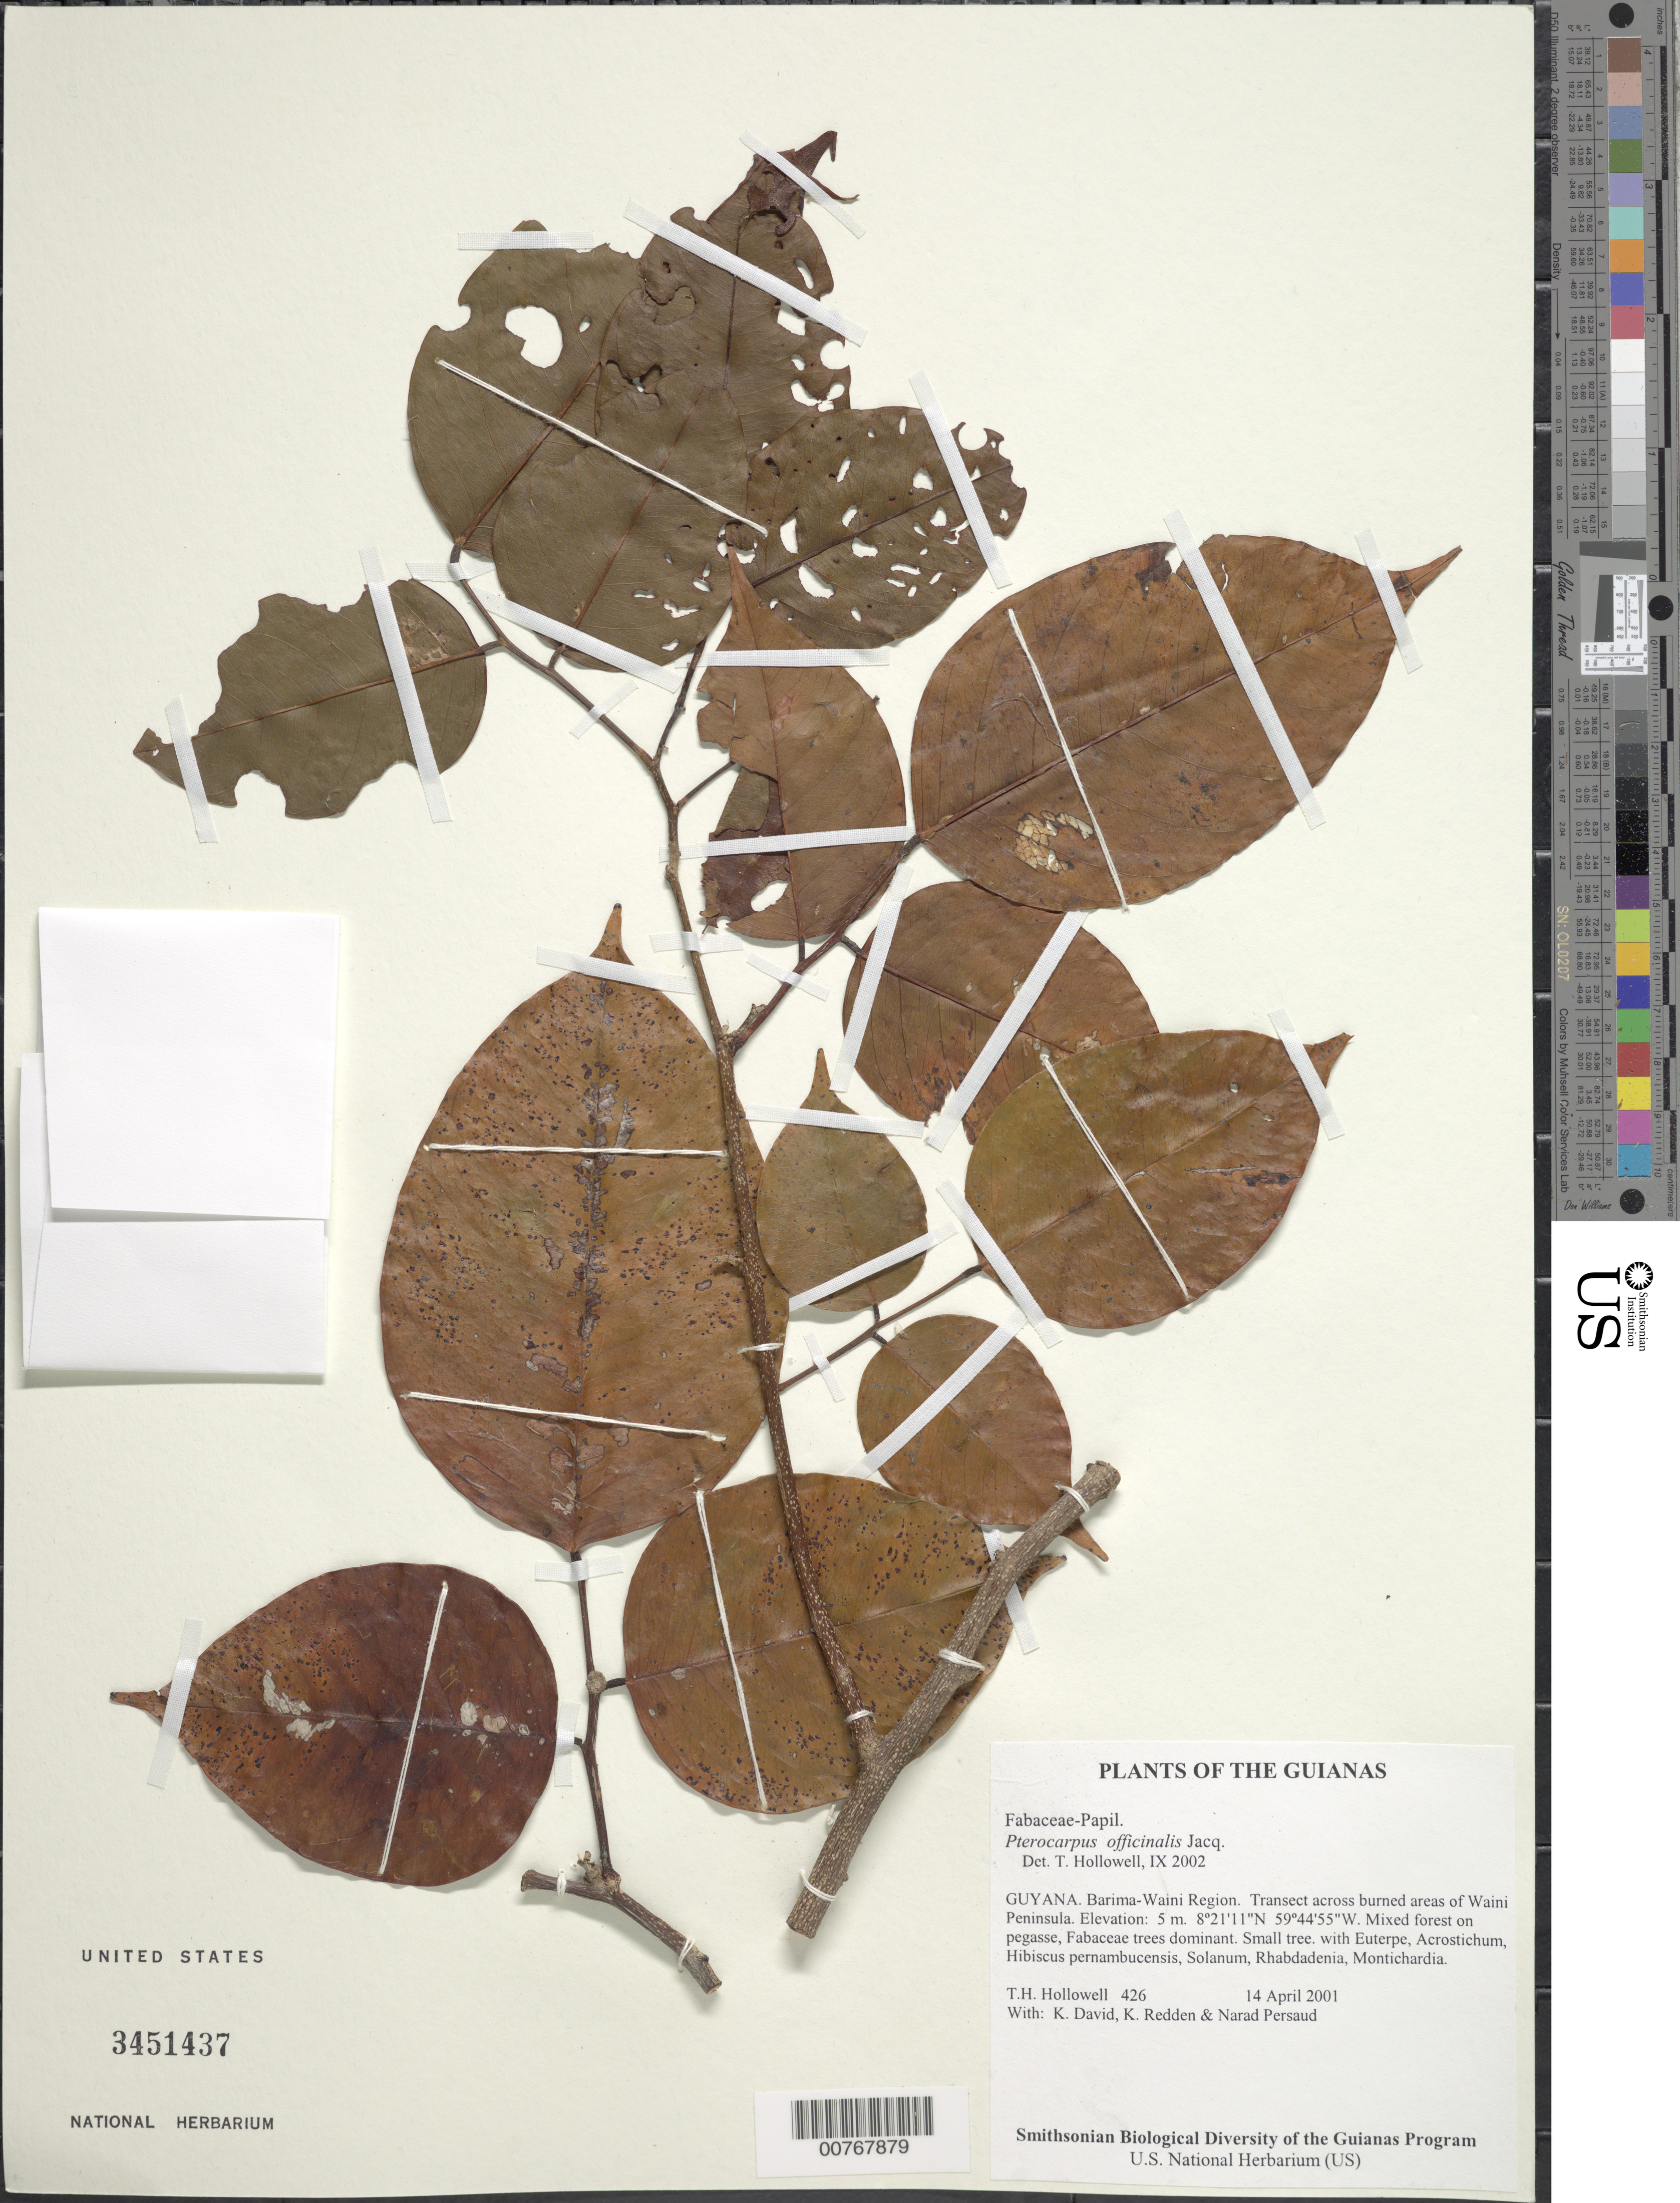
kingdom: Plantae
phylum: Tracheophyta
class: Magnoliopsida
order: Fabales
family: Fabaceae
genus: Pterocarpus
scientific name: Pterocarpus officinalis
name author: Jacq.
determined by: Hollowell, T. H., (BOT), Smithsonian Institution - National Museum of Natural History (UNITED STATES)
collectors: T. Hollowell, K. David, K. M. Redden & N. Persaud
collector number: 426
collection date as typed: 14 April 2001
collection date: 2001-04-14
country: Guyana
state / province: Barima-Waini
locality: Transect across burned areas of Waini Peninsula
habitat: Mixed forest on pegasse, Fabaceae trees dominant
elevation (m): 5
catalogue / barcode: US 3451437